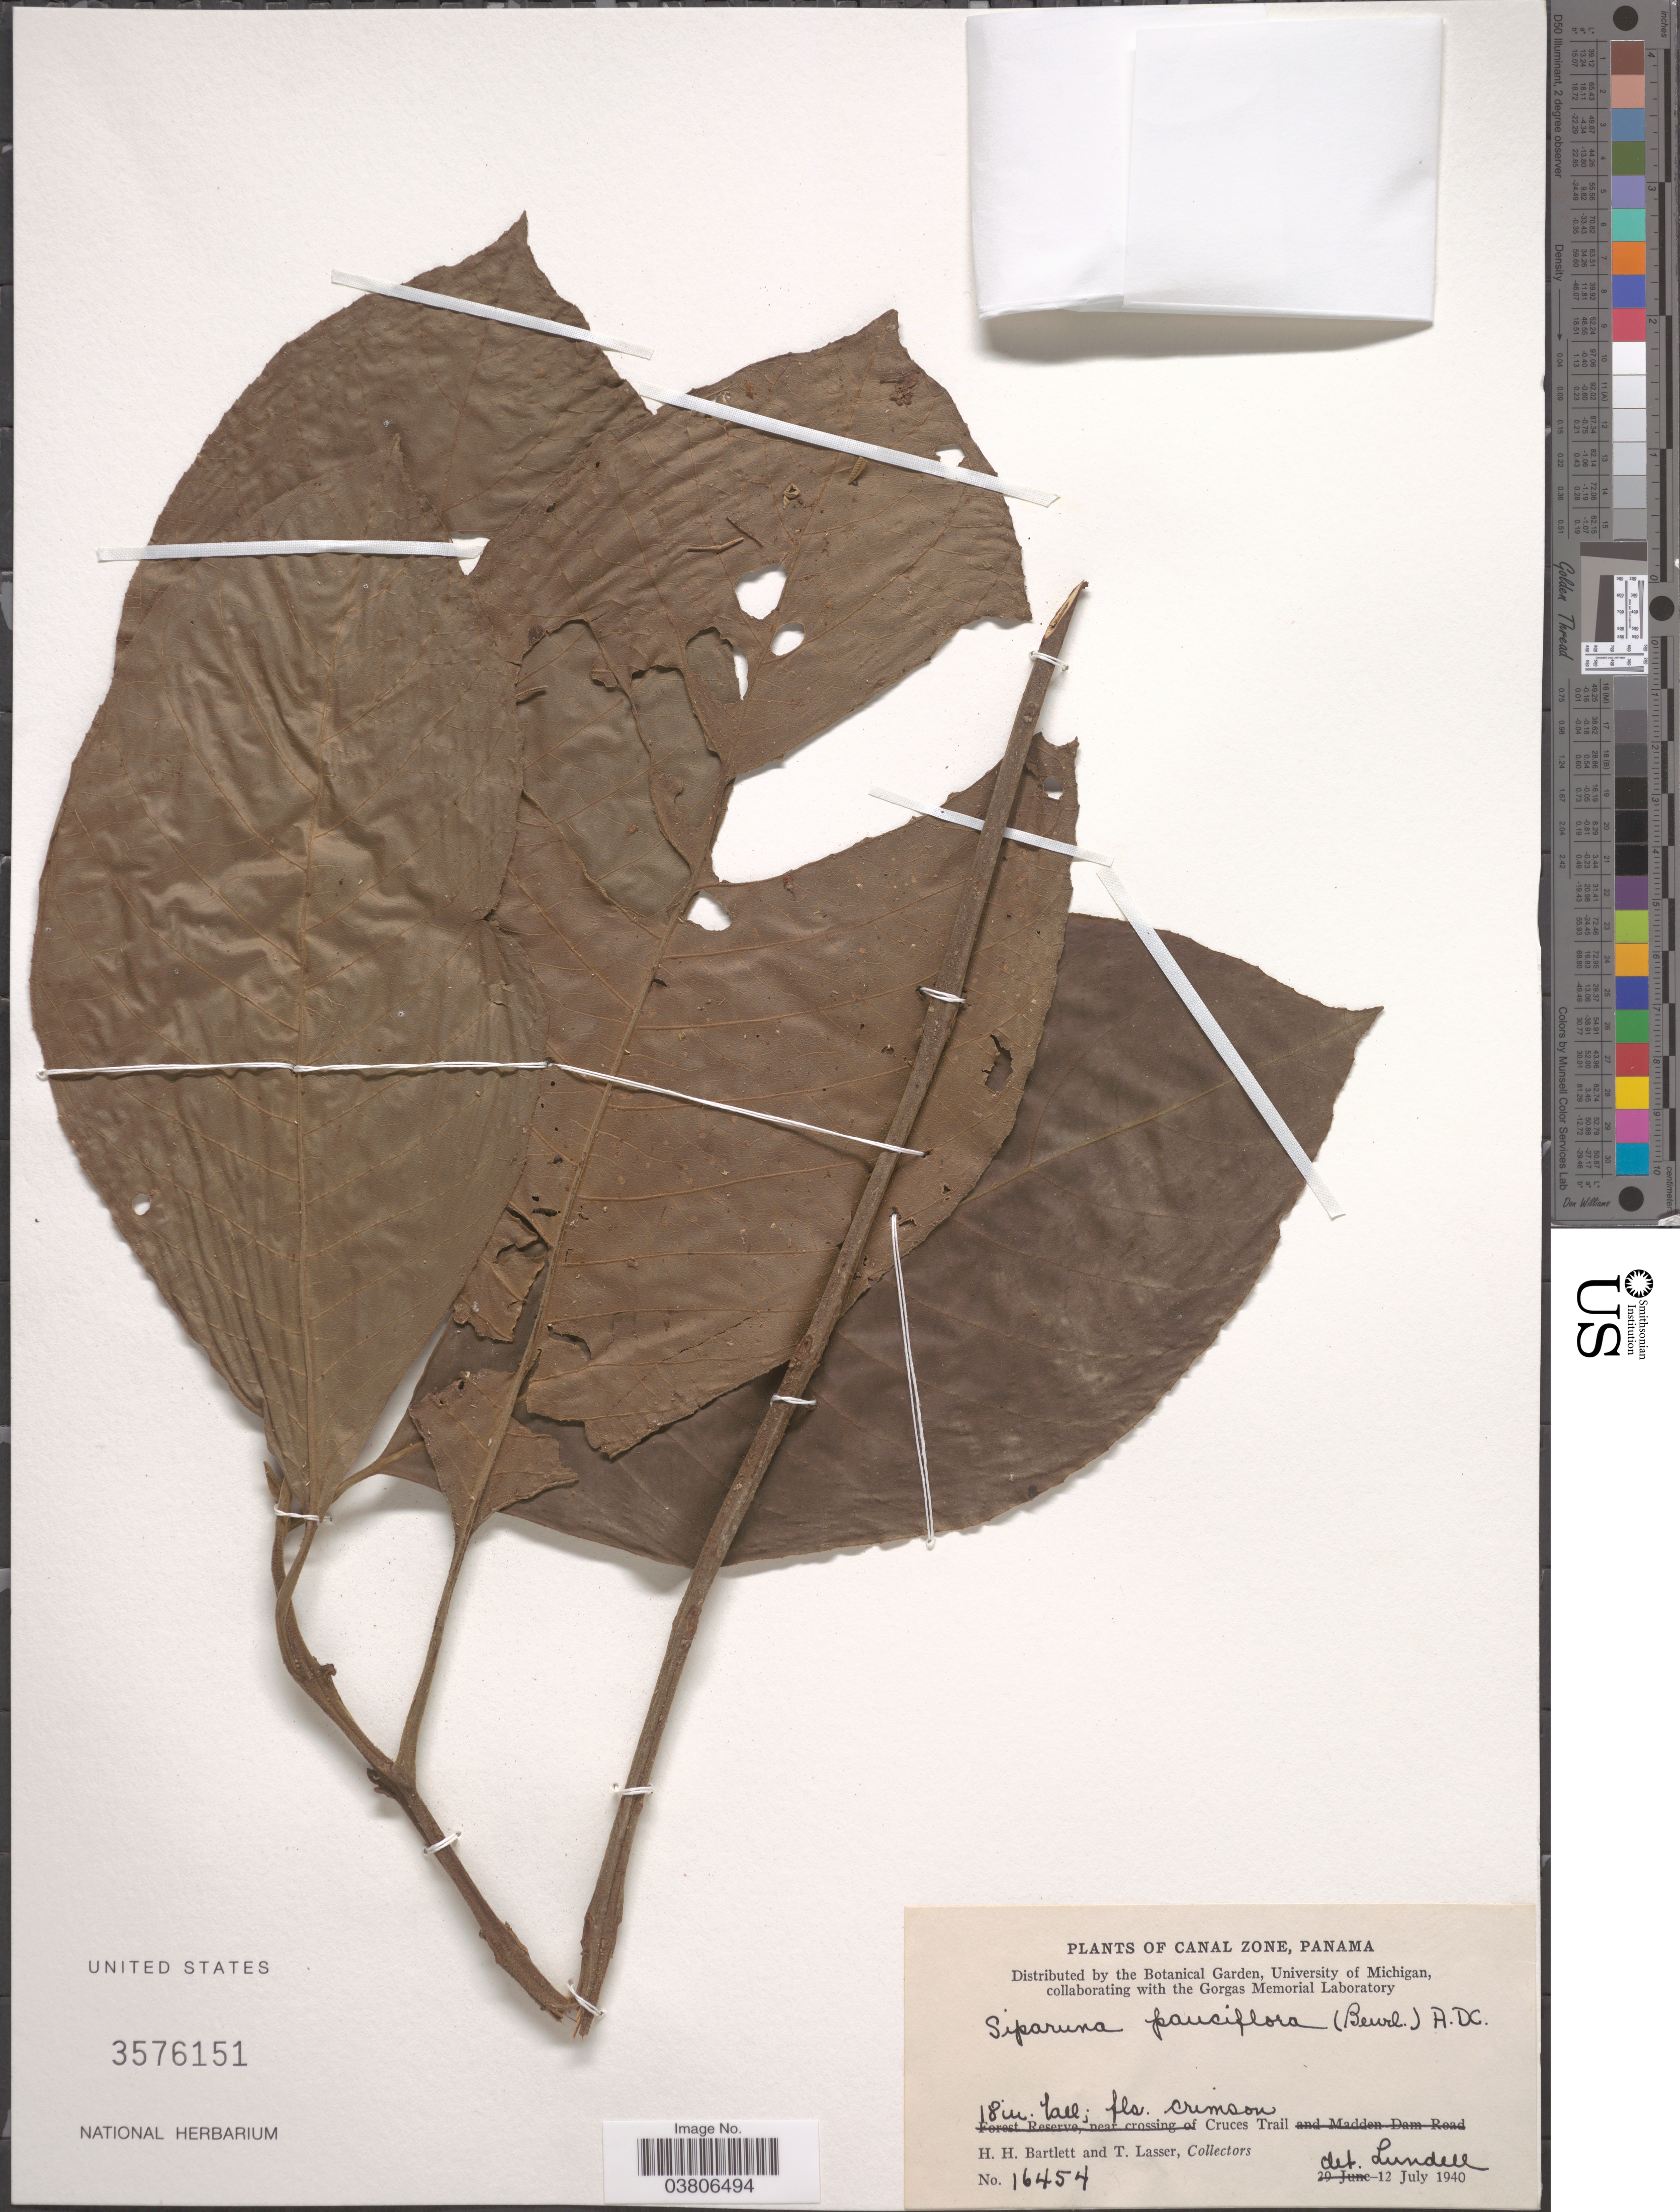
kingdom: Plantae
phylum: Tracheophyta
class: Magnoliopsida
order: Laurales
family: Siparunaceae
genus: Siparuna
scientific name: Siparuna pauciflora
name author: (Beurling) A. DC.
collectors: H. H. Bartlett & T. Lasser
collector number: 16454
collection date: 1940-07-12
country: Panama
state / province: Colón / Panamá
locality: Canal Zone. Cruces Trail.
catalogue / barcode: US 3576151